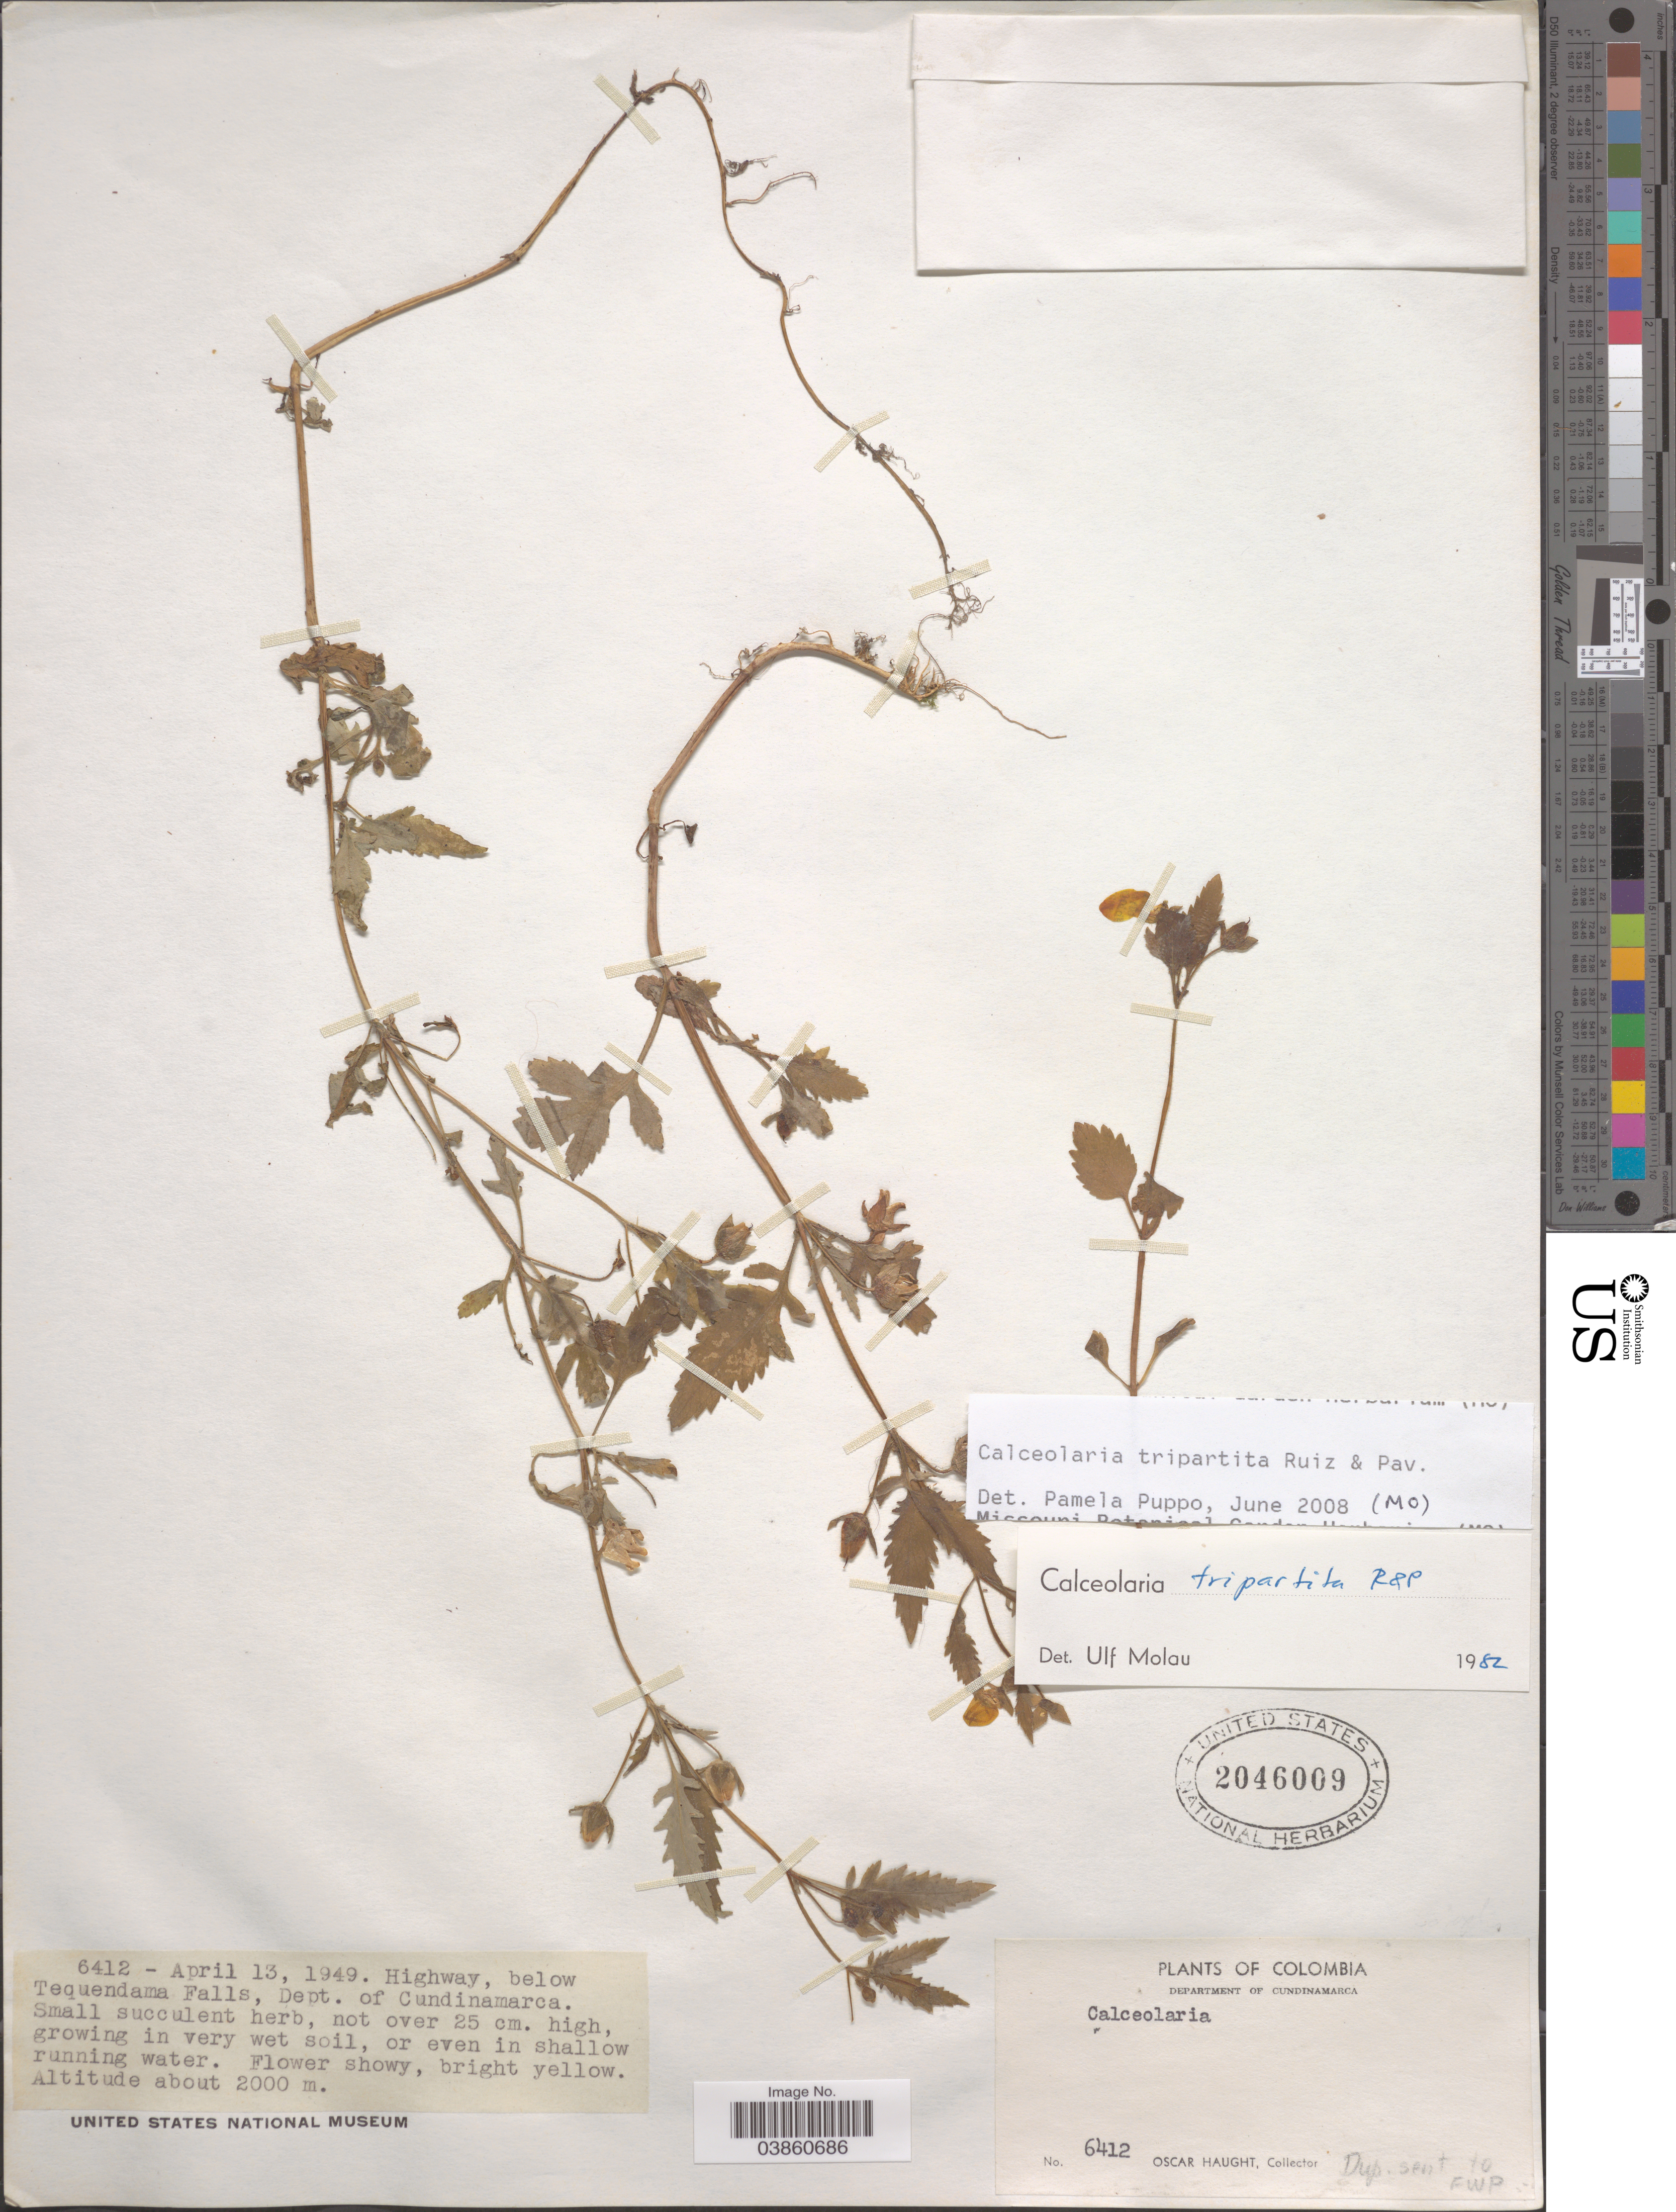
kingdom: Plantae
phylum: Tracheophyta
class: Magnoliopsida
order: Lamiales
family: Calceolariaceae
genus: Calceolaria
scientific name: Calceolaria tripartita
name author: Ruiz & Pav.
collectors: O. L. Haught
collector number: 6412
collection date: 1949-04-13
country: Colombia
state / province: Cundinamarca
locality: Highway, below Tequendama Falls, Dept. of Cundinamarca.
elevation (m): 2000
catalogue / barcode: US 2046009